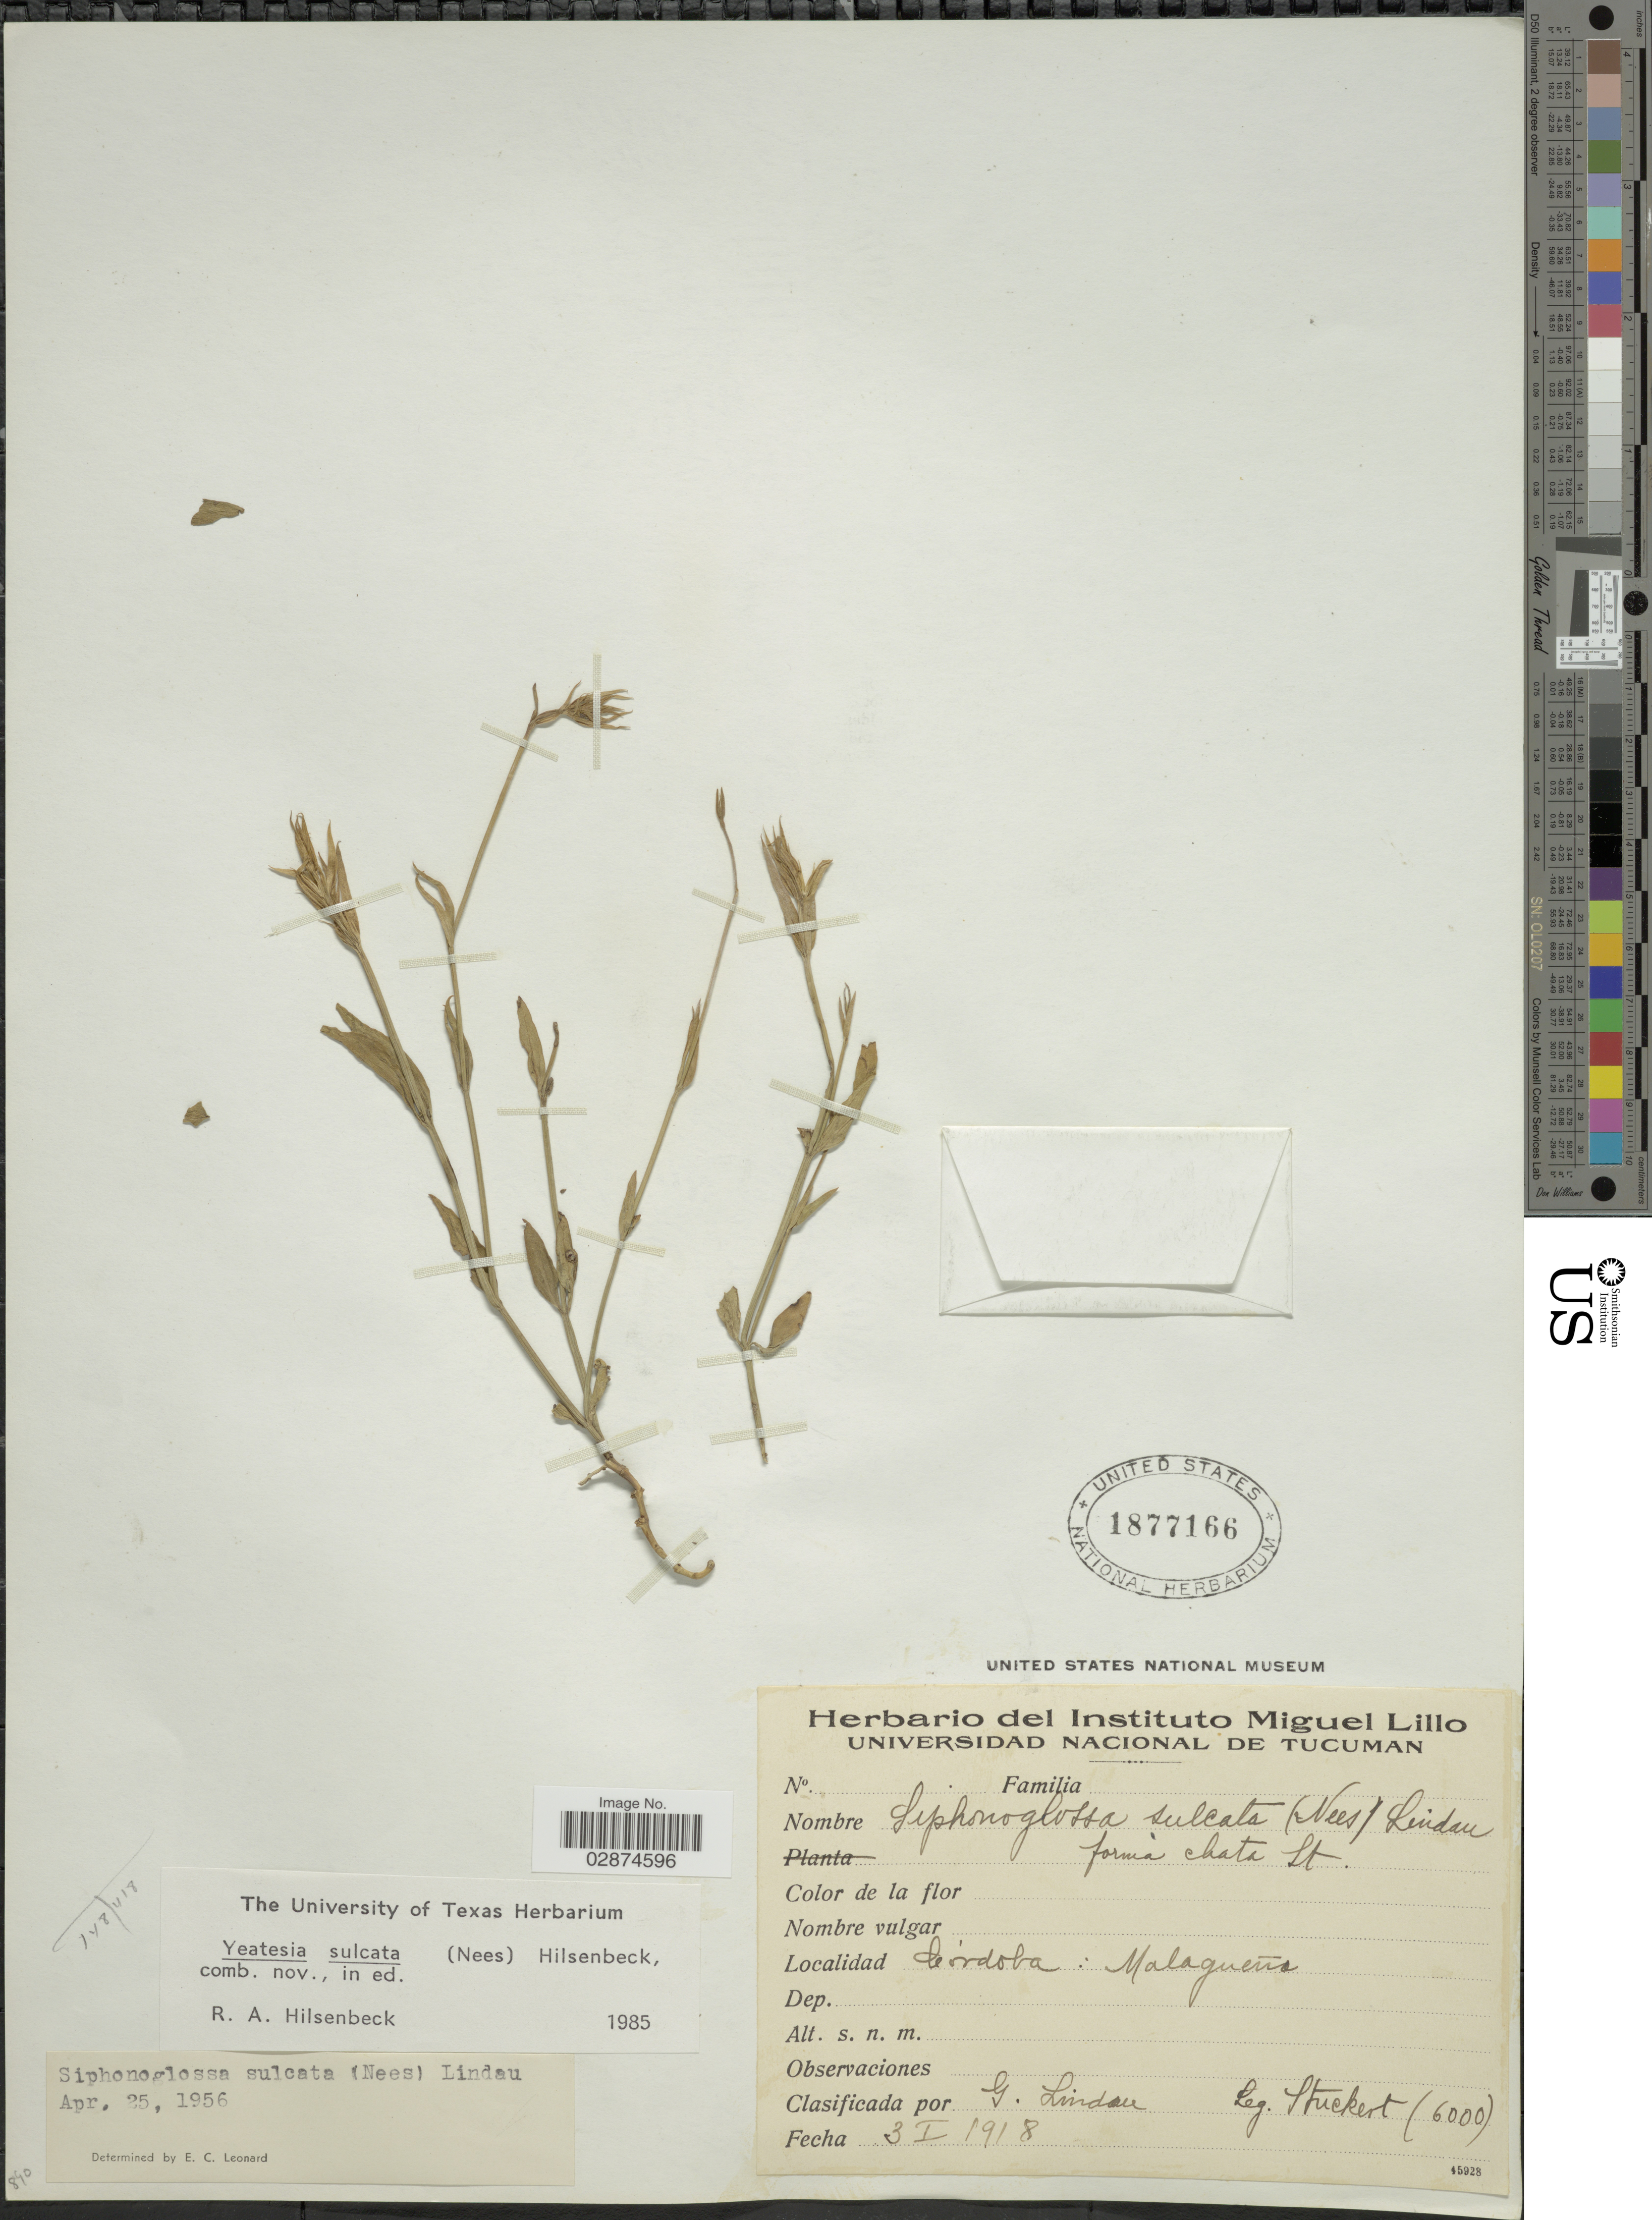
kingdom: Plantae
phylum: Tracheophyta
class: Magnoliopsida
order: Lamiales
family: Acanthaceae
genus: Yeatesia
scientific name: Yeatesia sulcata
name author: (Nees) Hilsenb.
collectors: T. Stuckert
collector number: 6000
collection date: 1918-01-03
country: Argentina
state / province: Cordoba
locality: Malagueño.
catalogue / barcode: US 1877166